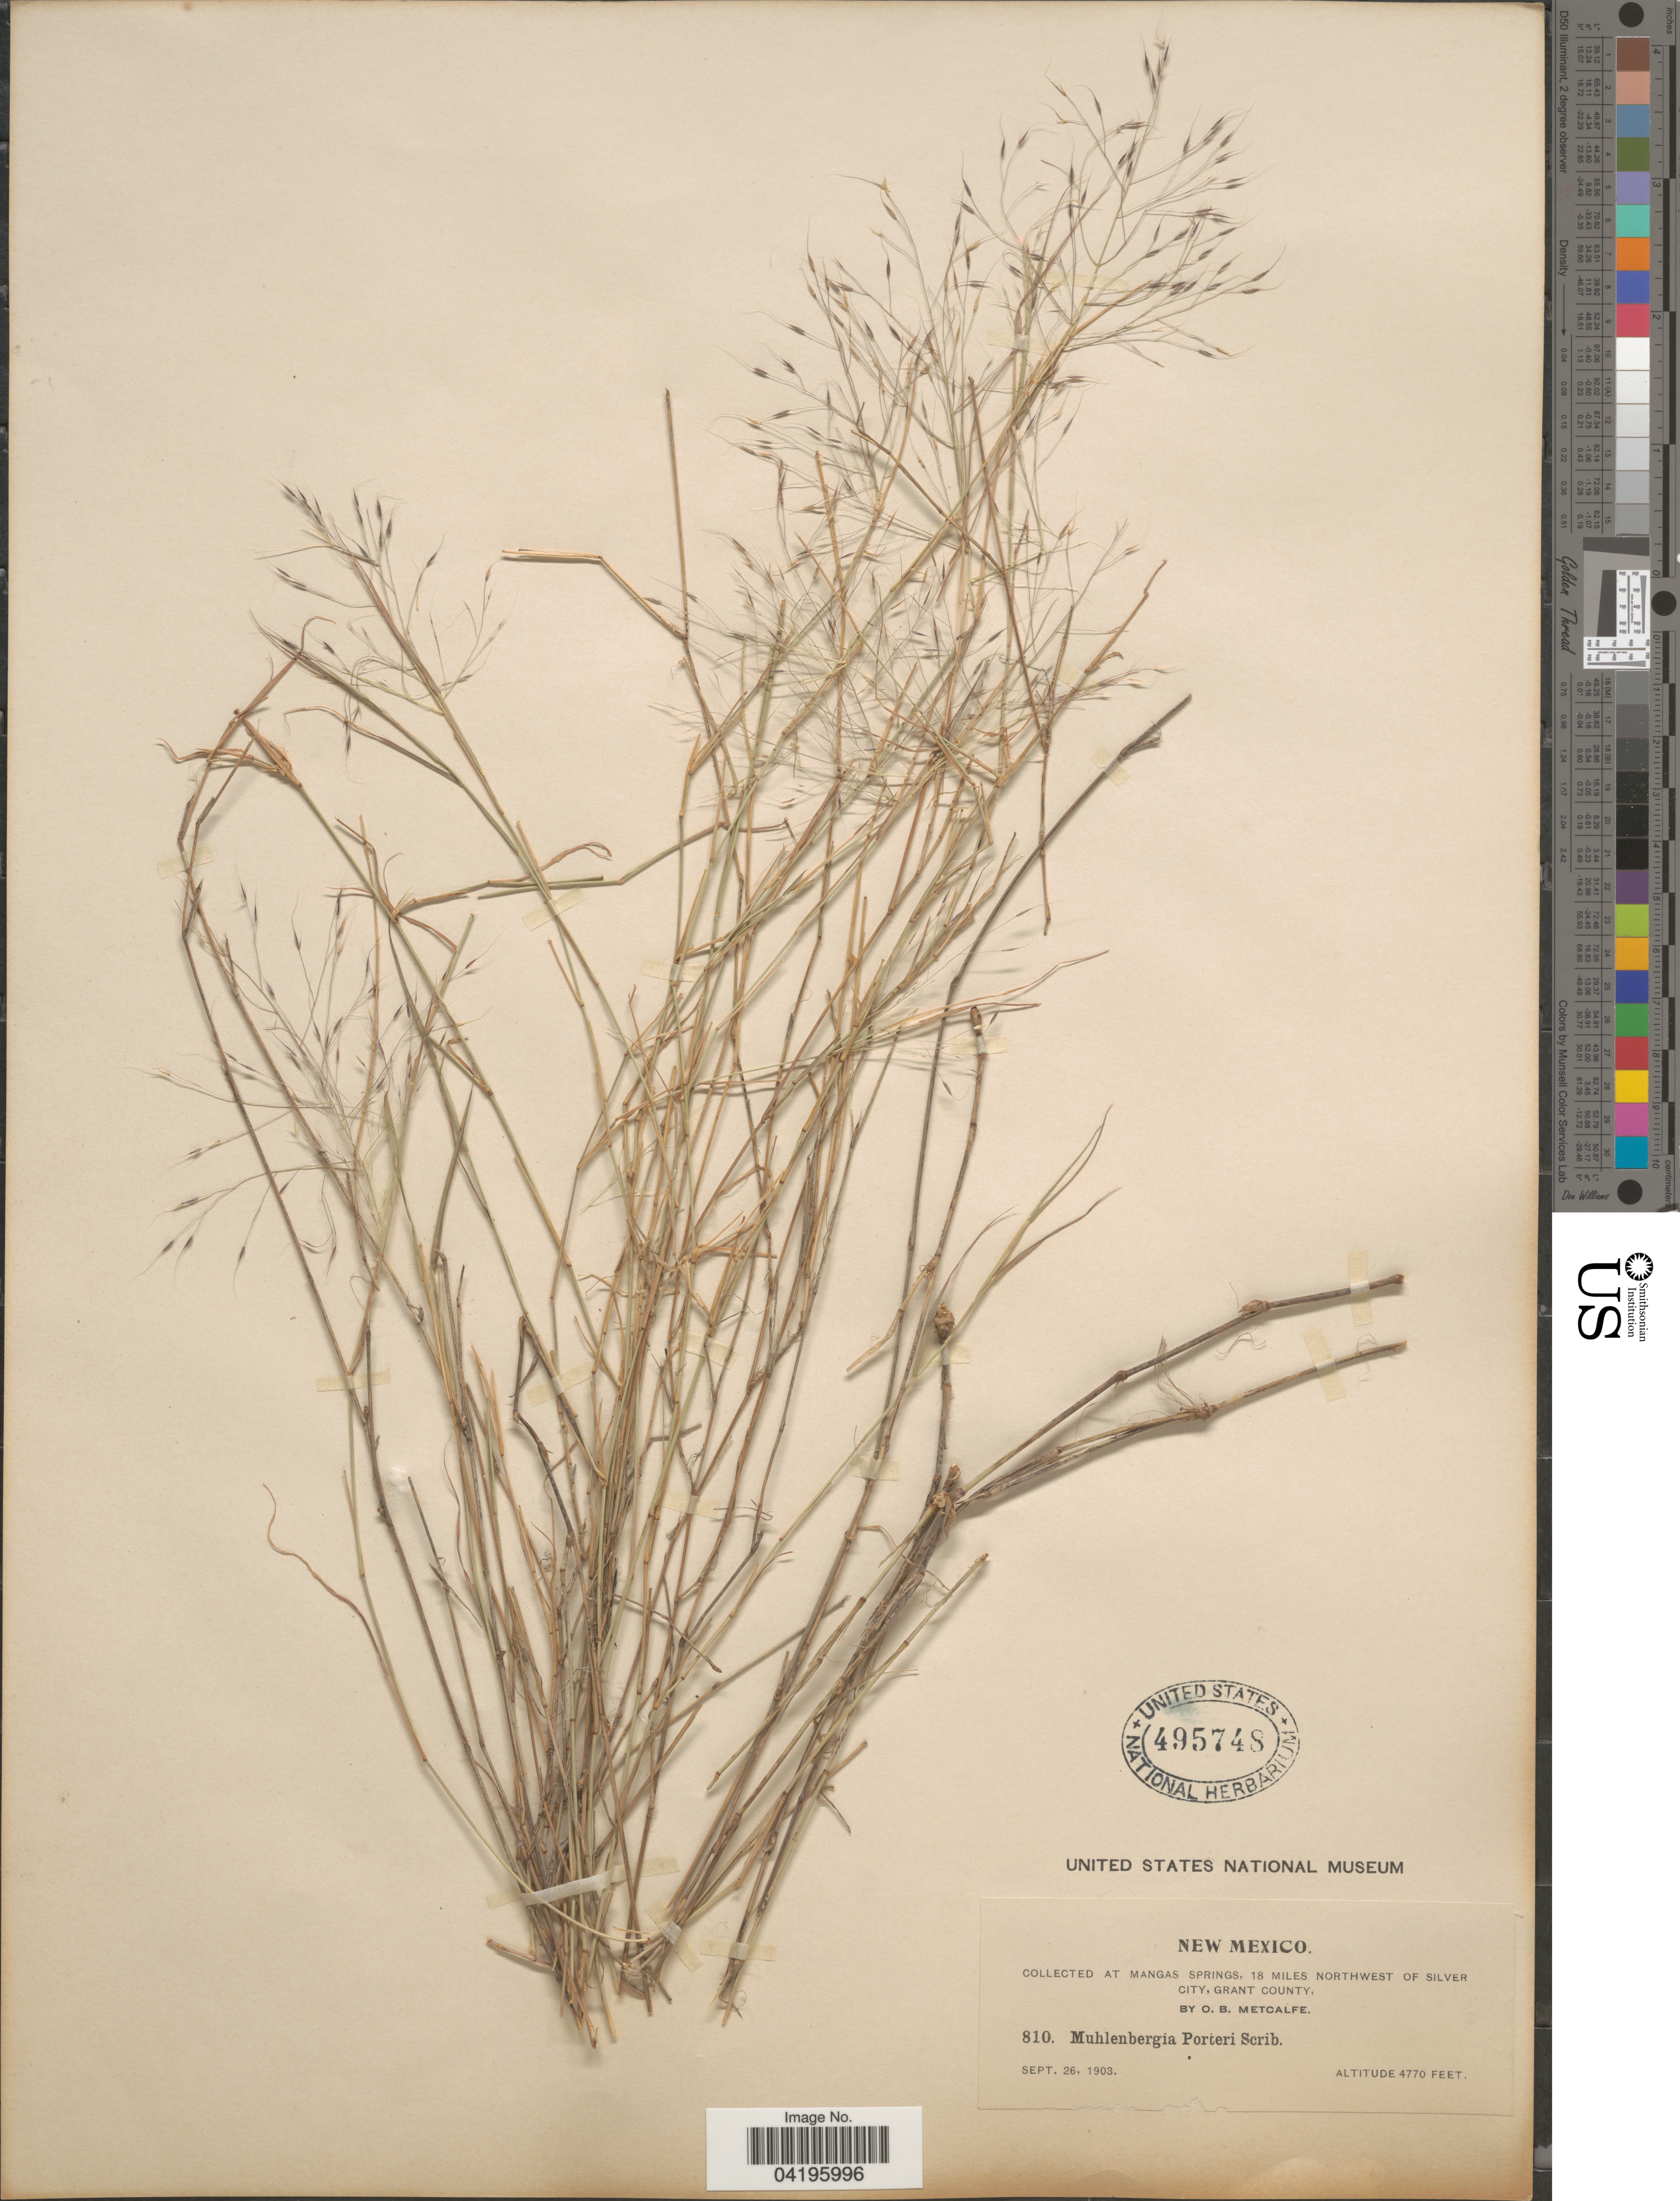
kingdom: Plantae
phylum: Tracheophyta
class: Liliopsida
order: Poales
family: Poaceae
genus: Muhlenbergia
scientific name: Muhlenbergia porteri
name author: Scribn. in W.J. Beal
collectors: O. B. Metcalfe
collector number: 810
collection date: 1903-09-26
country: United States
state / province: New Mexico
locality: At Mangas Springs, 18 miles northwest of Silver City, Grant County.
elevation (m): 1454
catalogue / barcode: US 495748